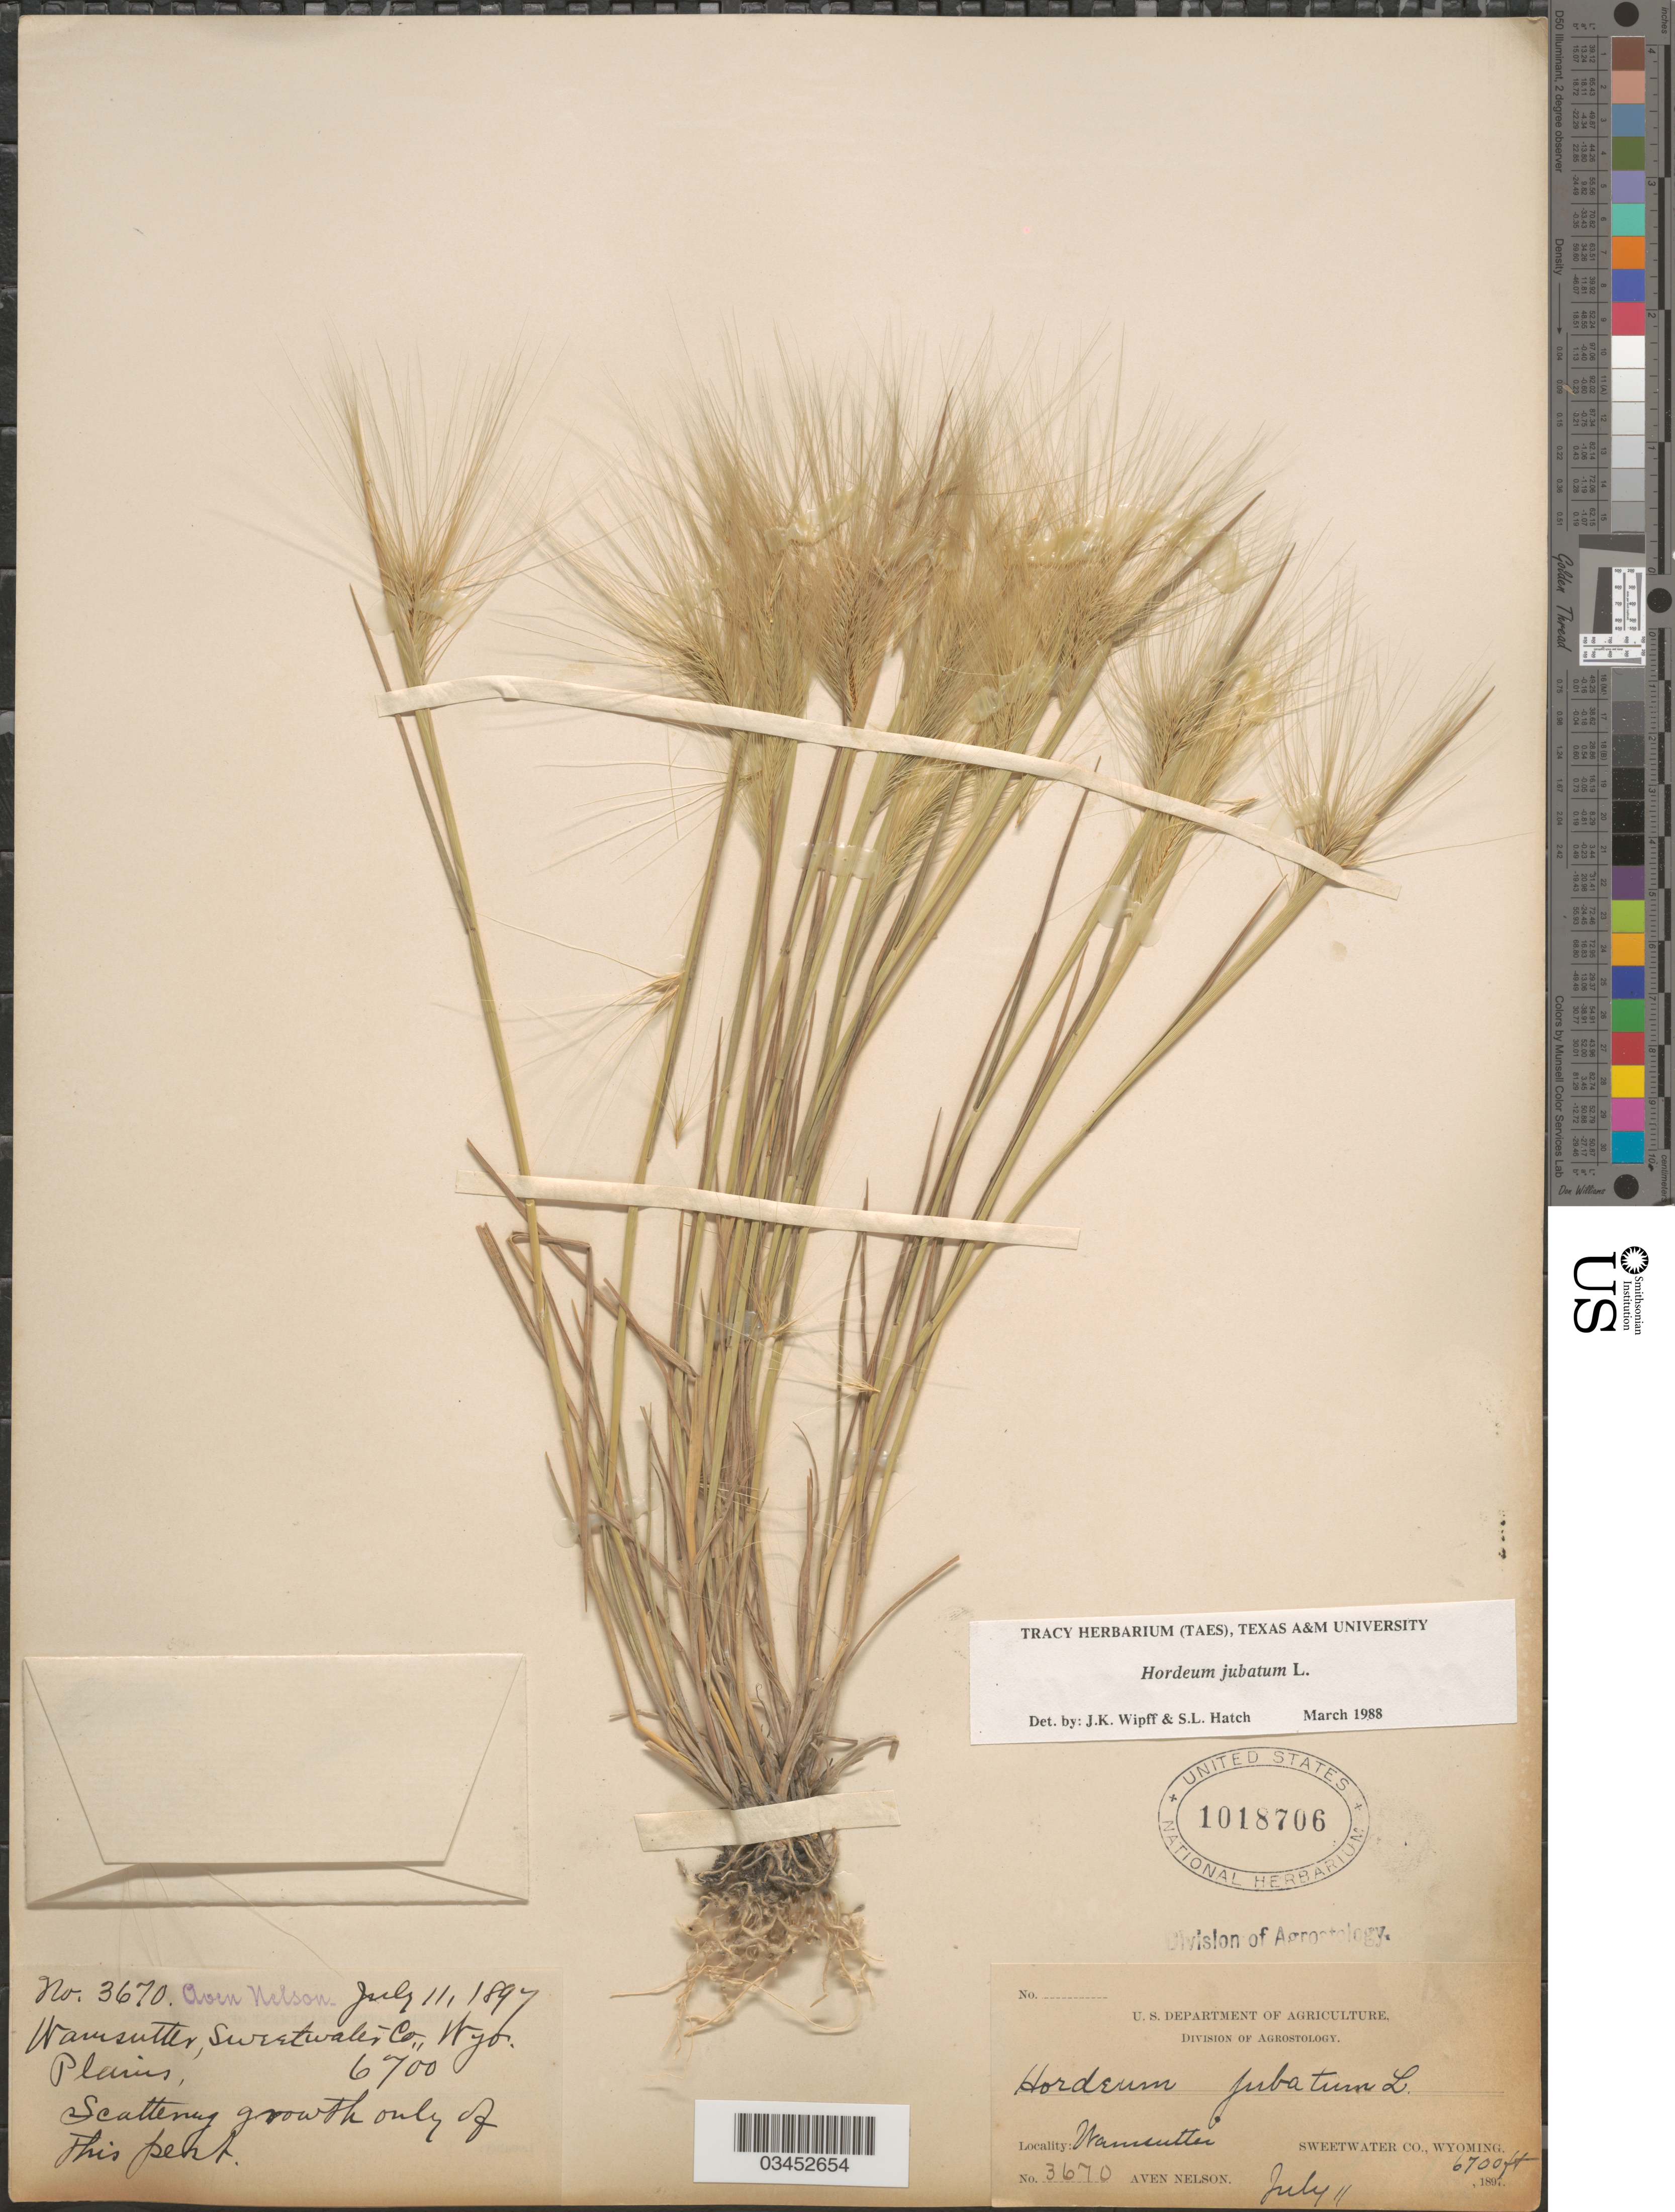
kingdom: Plantae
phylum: Tracheophyta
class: Liliopsida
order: Poales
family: Poaceae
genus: Hordeum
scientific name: Hordeum jubatum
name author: L.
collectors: A. Nelson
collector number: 3670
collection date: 1897-07-11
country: United States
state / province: Wyoming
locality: Wamsutter, Sweetwater Co. Plains.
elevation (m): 2042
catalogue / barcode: US 1018706